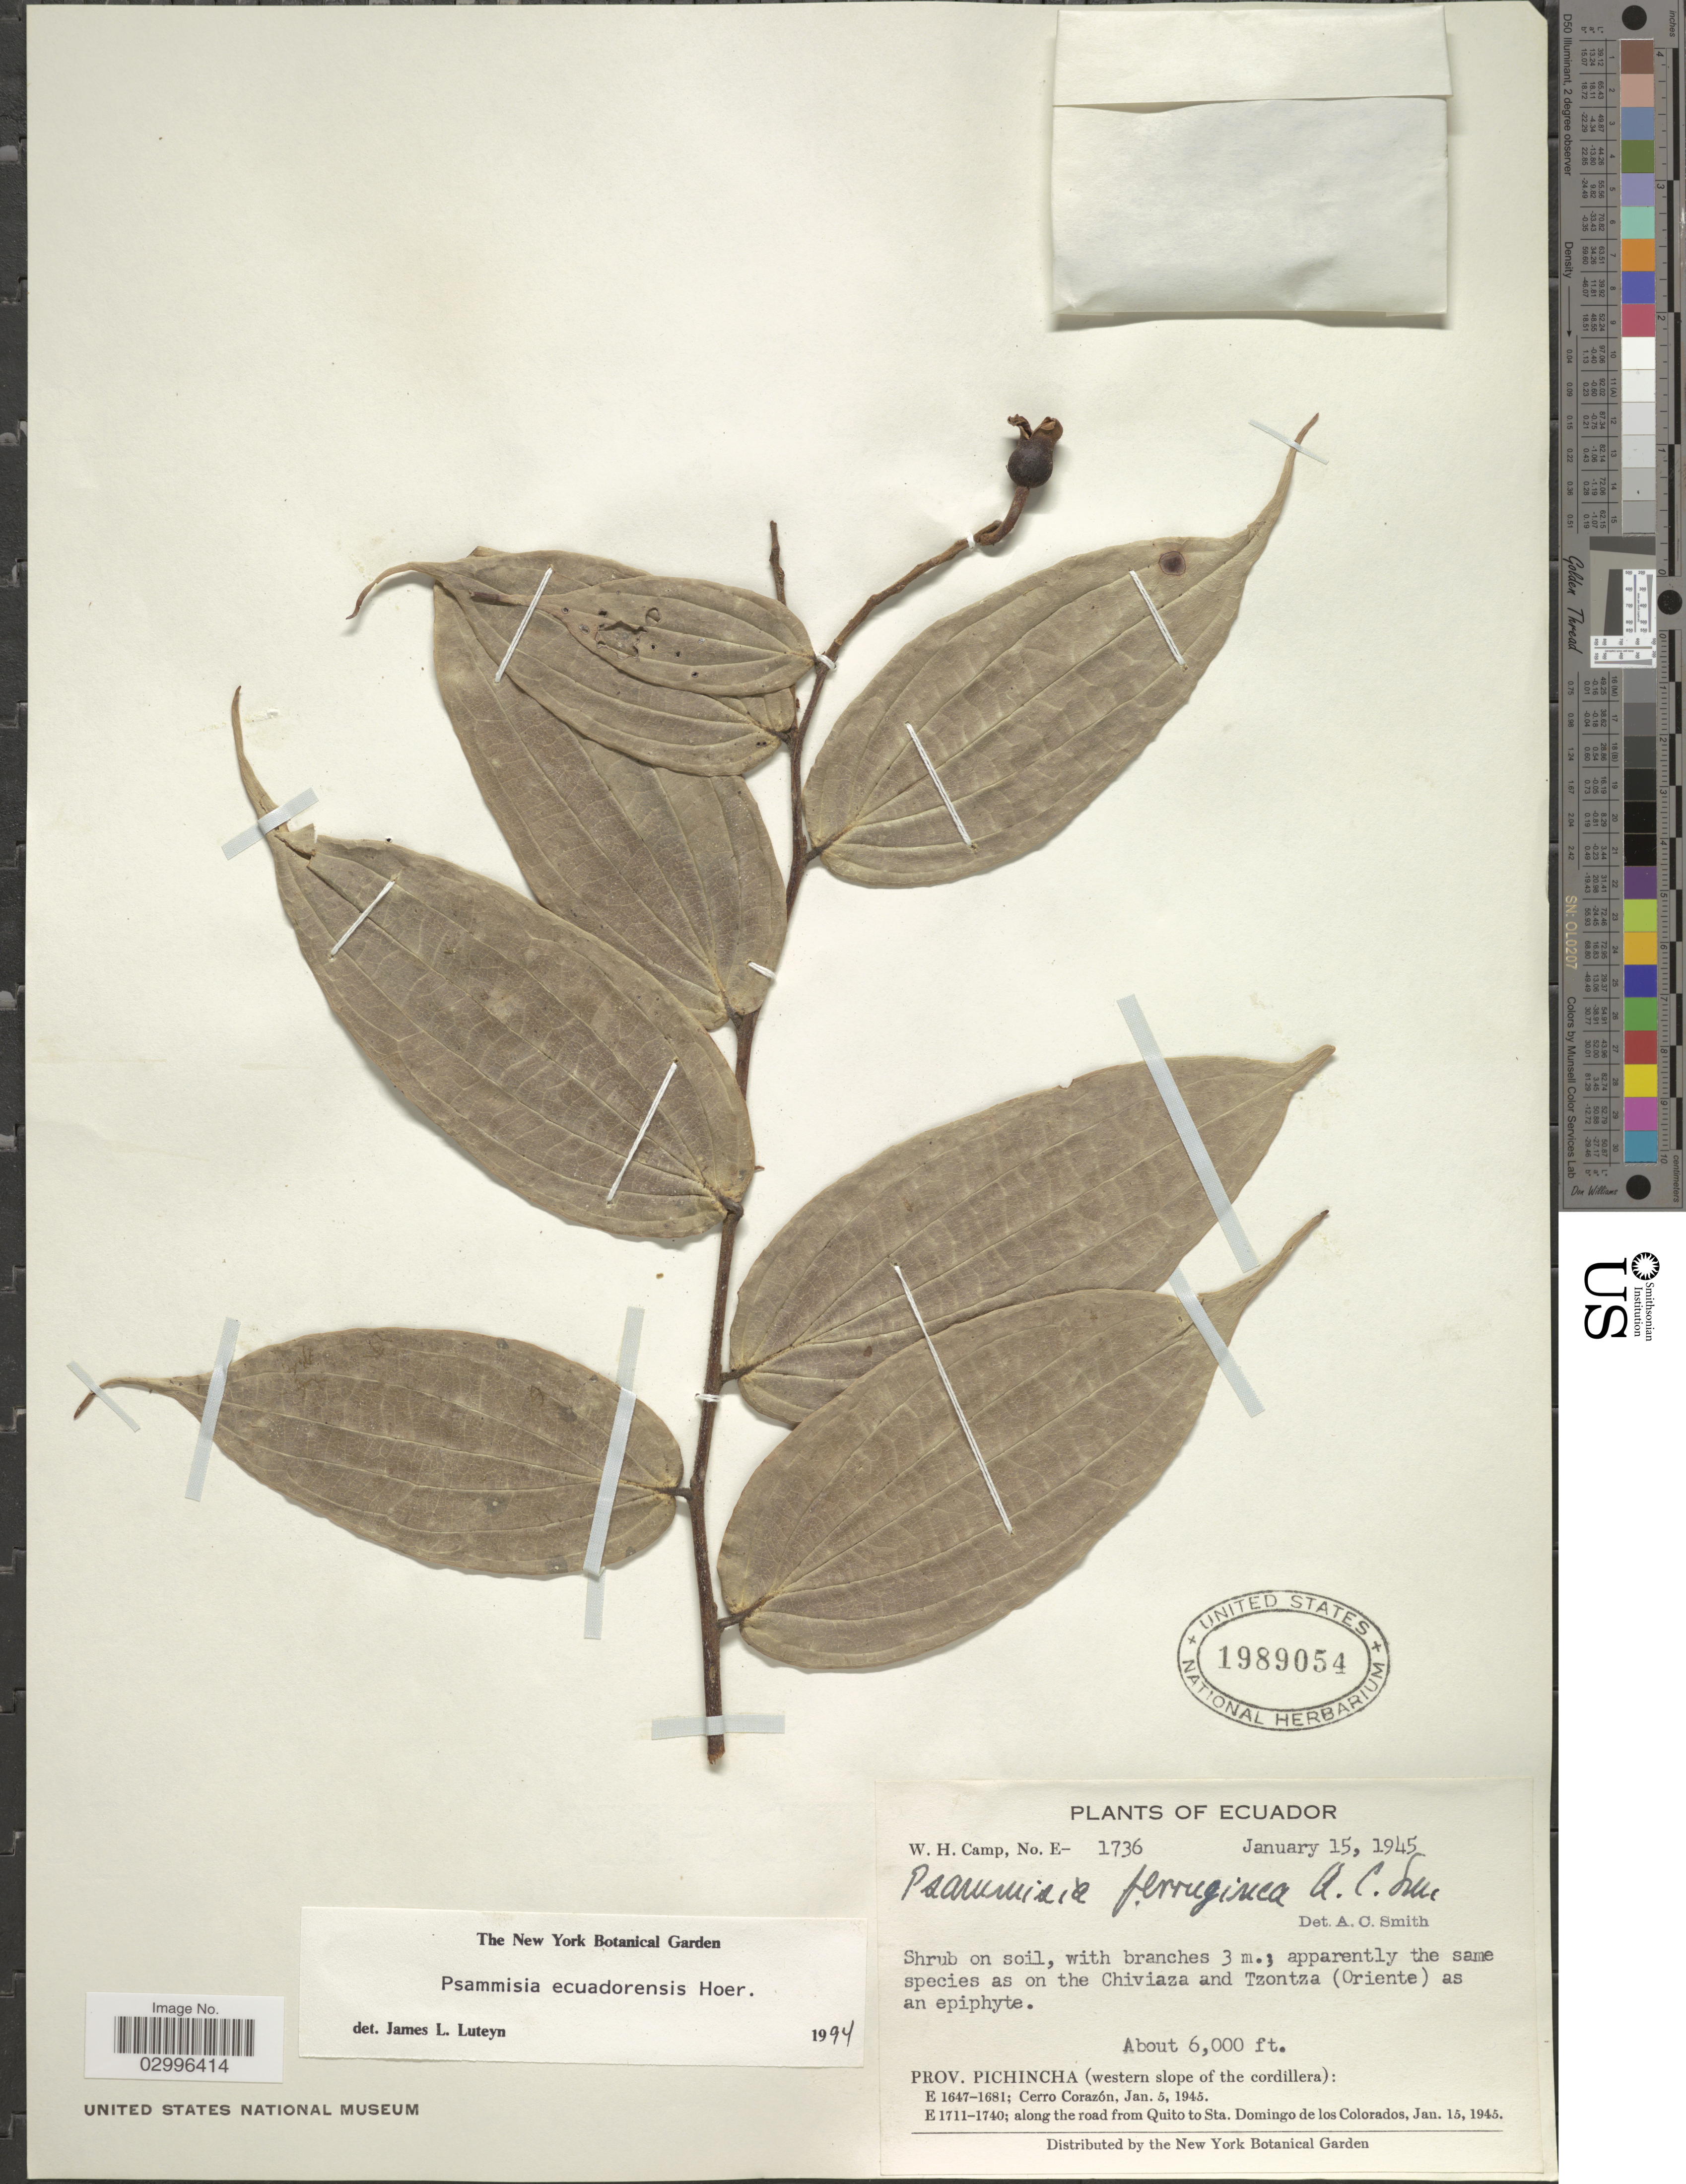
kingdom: Plantae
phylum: Tracheophyta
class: Magnoliopsida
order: Ericales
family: Ericaceae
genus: Psammisia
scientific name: Psammisia ecuadorensis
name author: Hoerold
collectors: W. H. Camp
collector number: E-1736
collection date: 1945-01-15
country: Ecuador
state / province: Pichincha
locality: (Western slope of the cordillera): along the road from Quito to Sta. Domingo de los Colorados.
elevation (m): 1829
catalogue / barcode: US 1989054